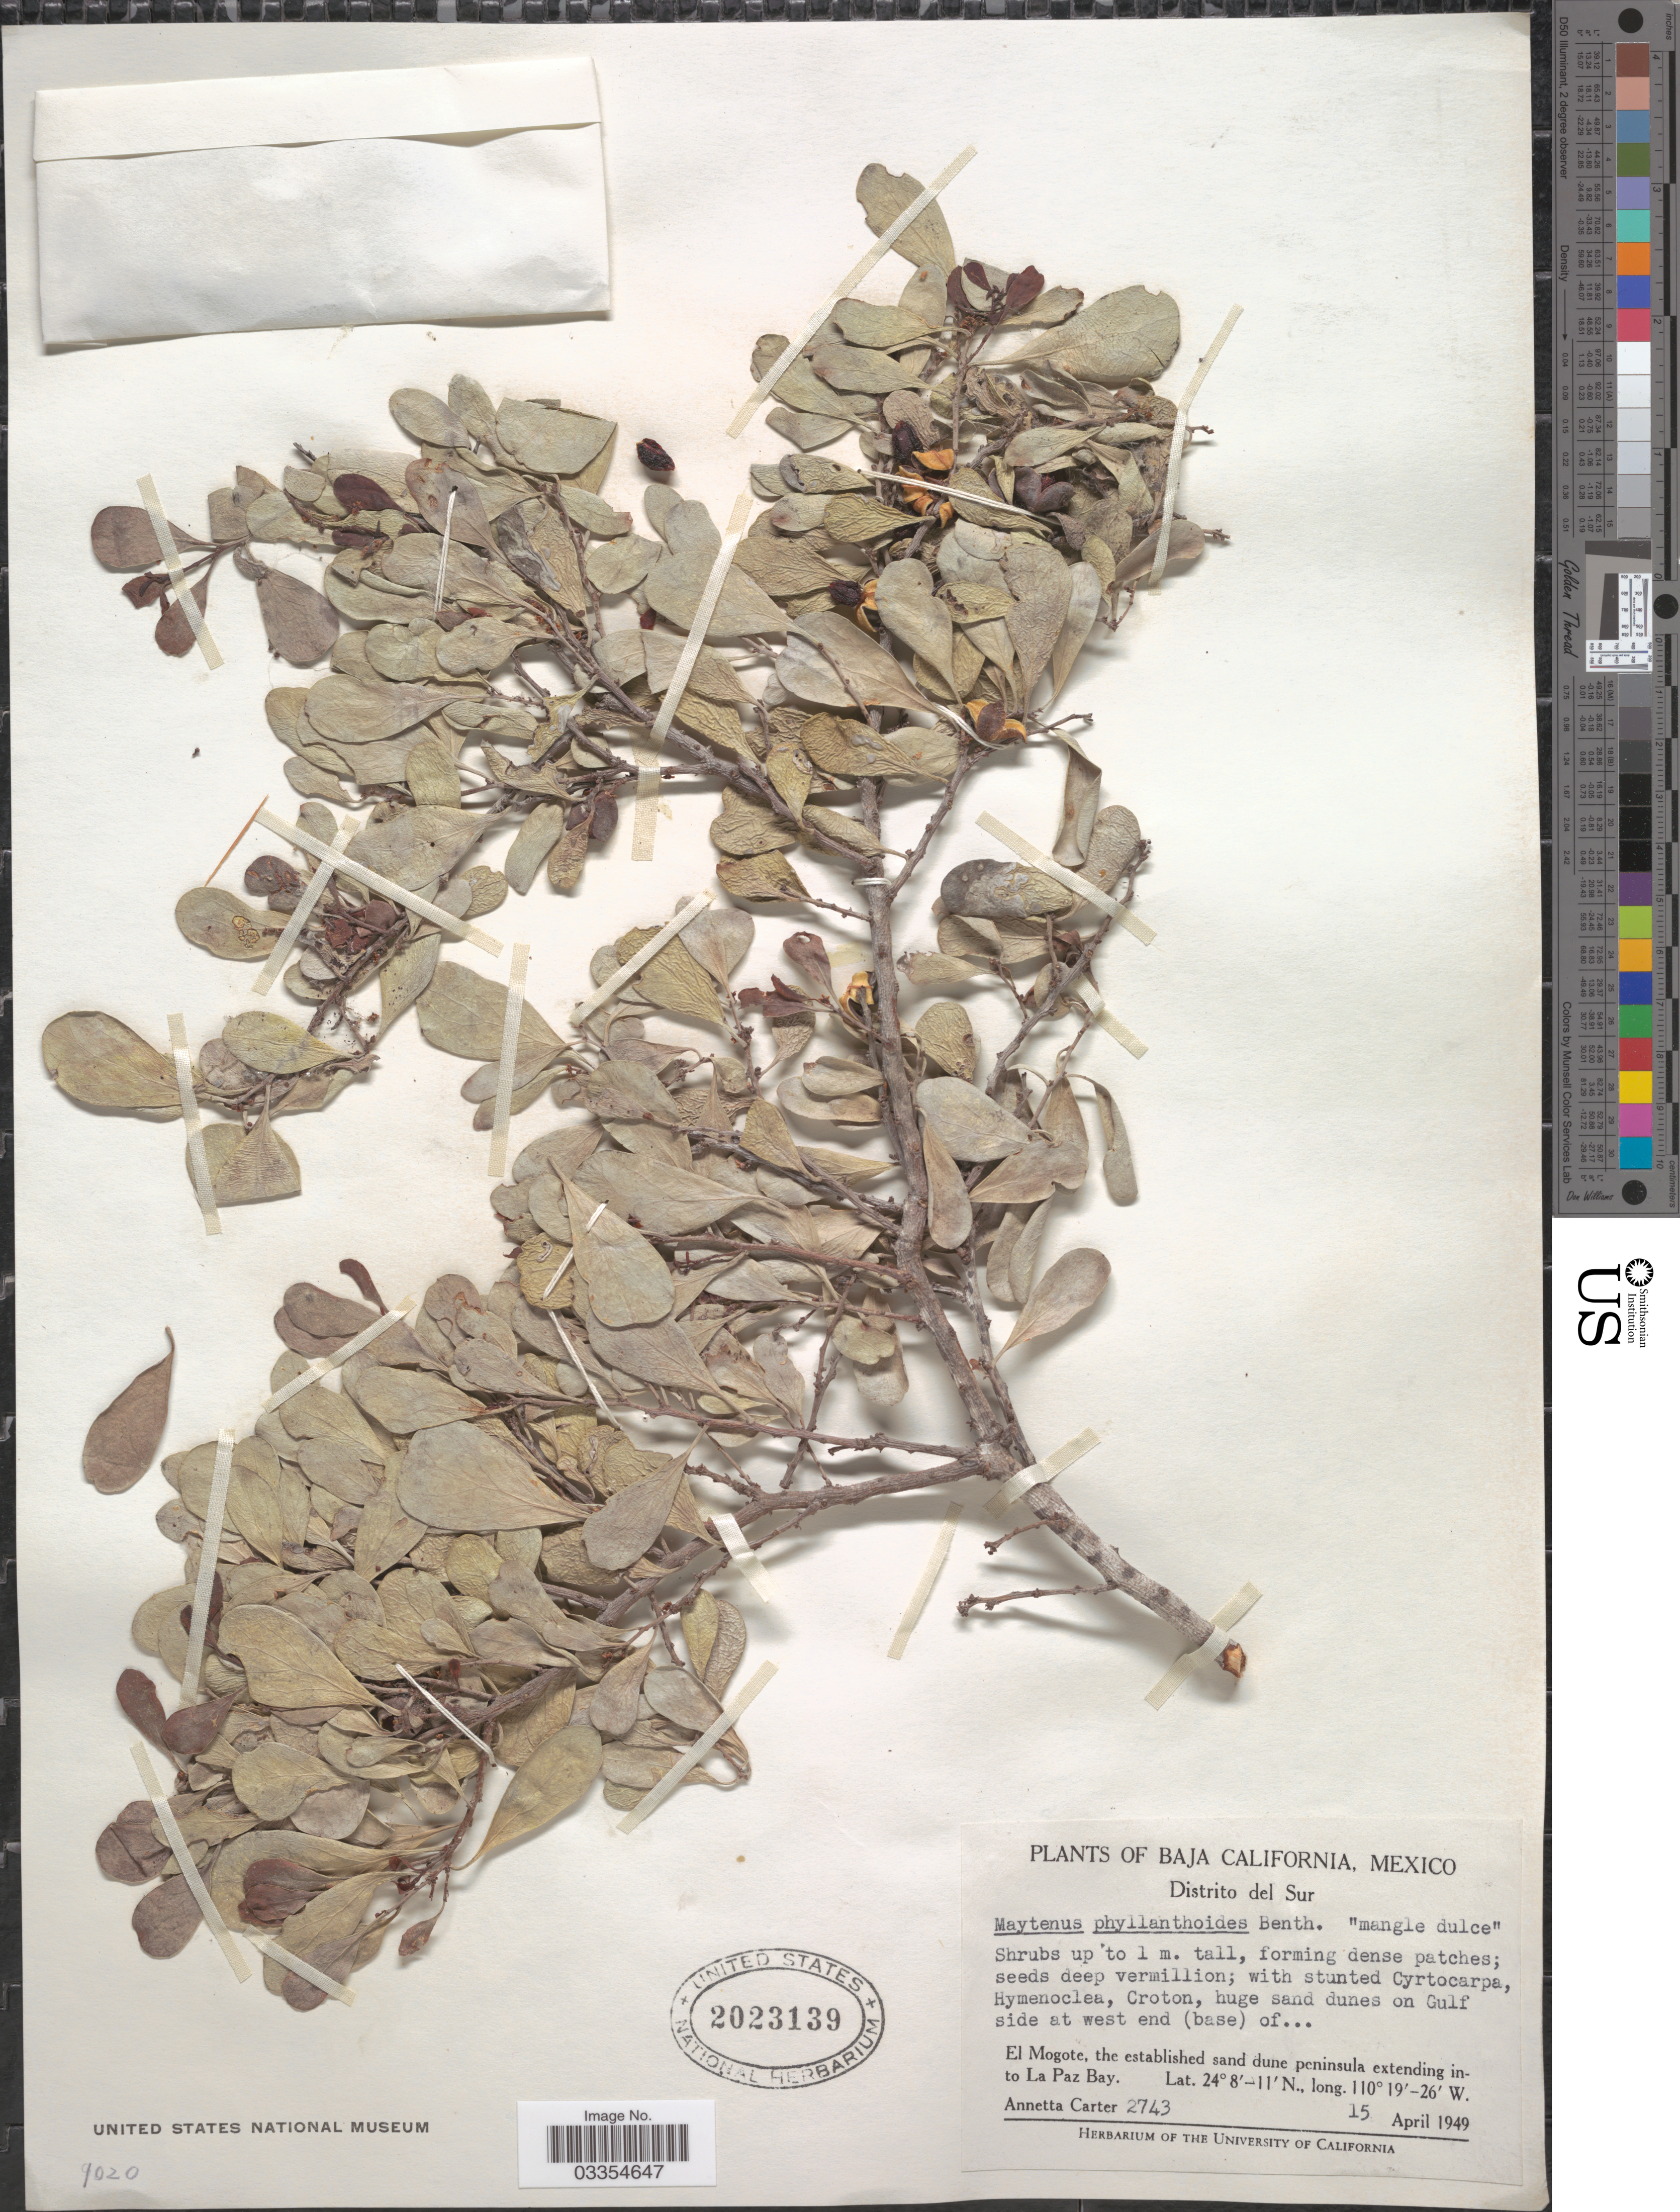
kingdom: Plantae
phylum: Tracheophyta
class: Magnoliopsida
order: Celastrales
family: Celastraceae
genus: Tricerma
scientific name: Tricerma phyllanthoides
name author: (Benth.) Lundell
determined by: Strong, Mark T., (BOT), Smithsonian Institution - National Museum of Natural History (UNITED STATES)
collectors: A. Carter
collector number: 2743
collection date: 1949-04-15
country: Mexico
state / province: Baja California Sur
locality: Distrito del Sur. El Mogote, the established sand dune peninsula extending into La Paz Bay.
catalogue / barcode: US 2023139